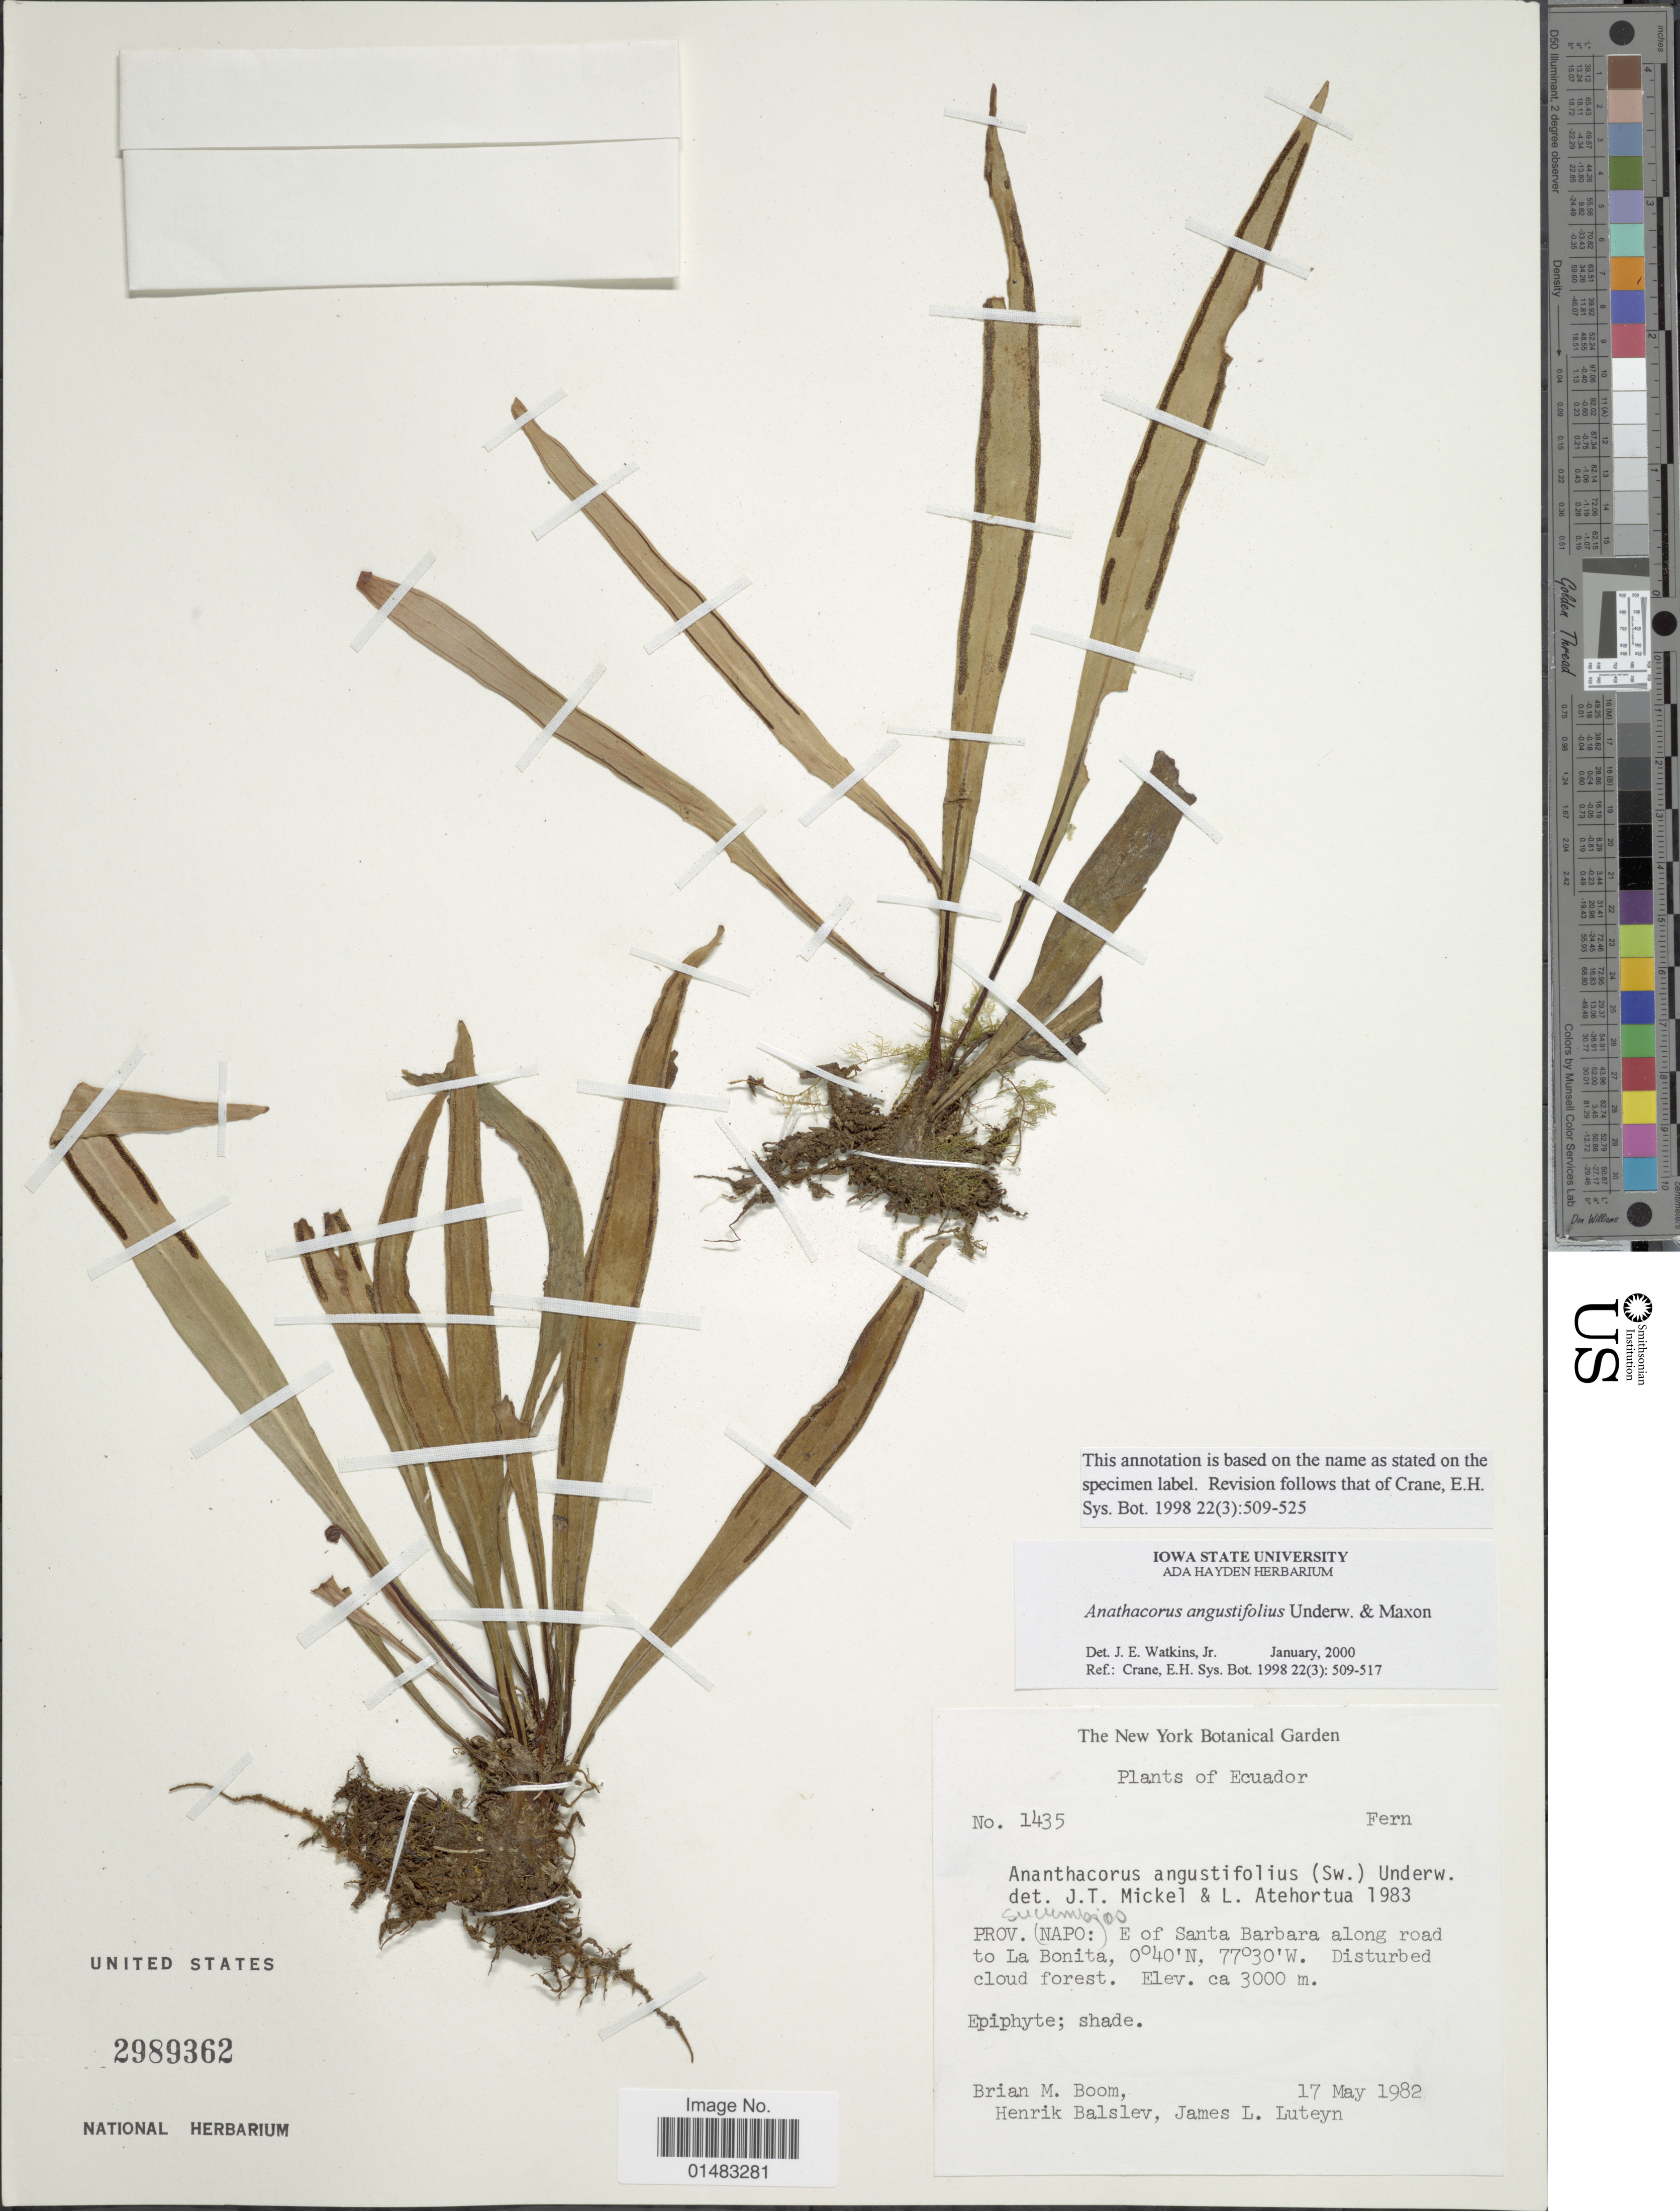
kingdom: Plantae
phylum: Tracheophyta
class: Polypodiopsida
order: Polypodiales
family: Pteridaceae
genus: Ananthacorus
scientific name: Ananthacorus angustifolius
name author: (Sw.) Underw. & Maxon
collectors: B. M. Boom, H. Balslev & J. L. Luteyn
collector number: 1435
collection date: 1982-05-17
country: Ecuador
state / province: Sucumbíos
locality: Plants of Ecuador, E of Santa Barbara along road to La Bonita, Disturbed cloud forest, Epiphyte; shade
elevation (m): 3000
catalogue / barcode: US 2989362